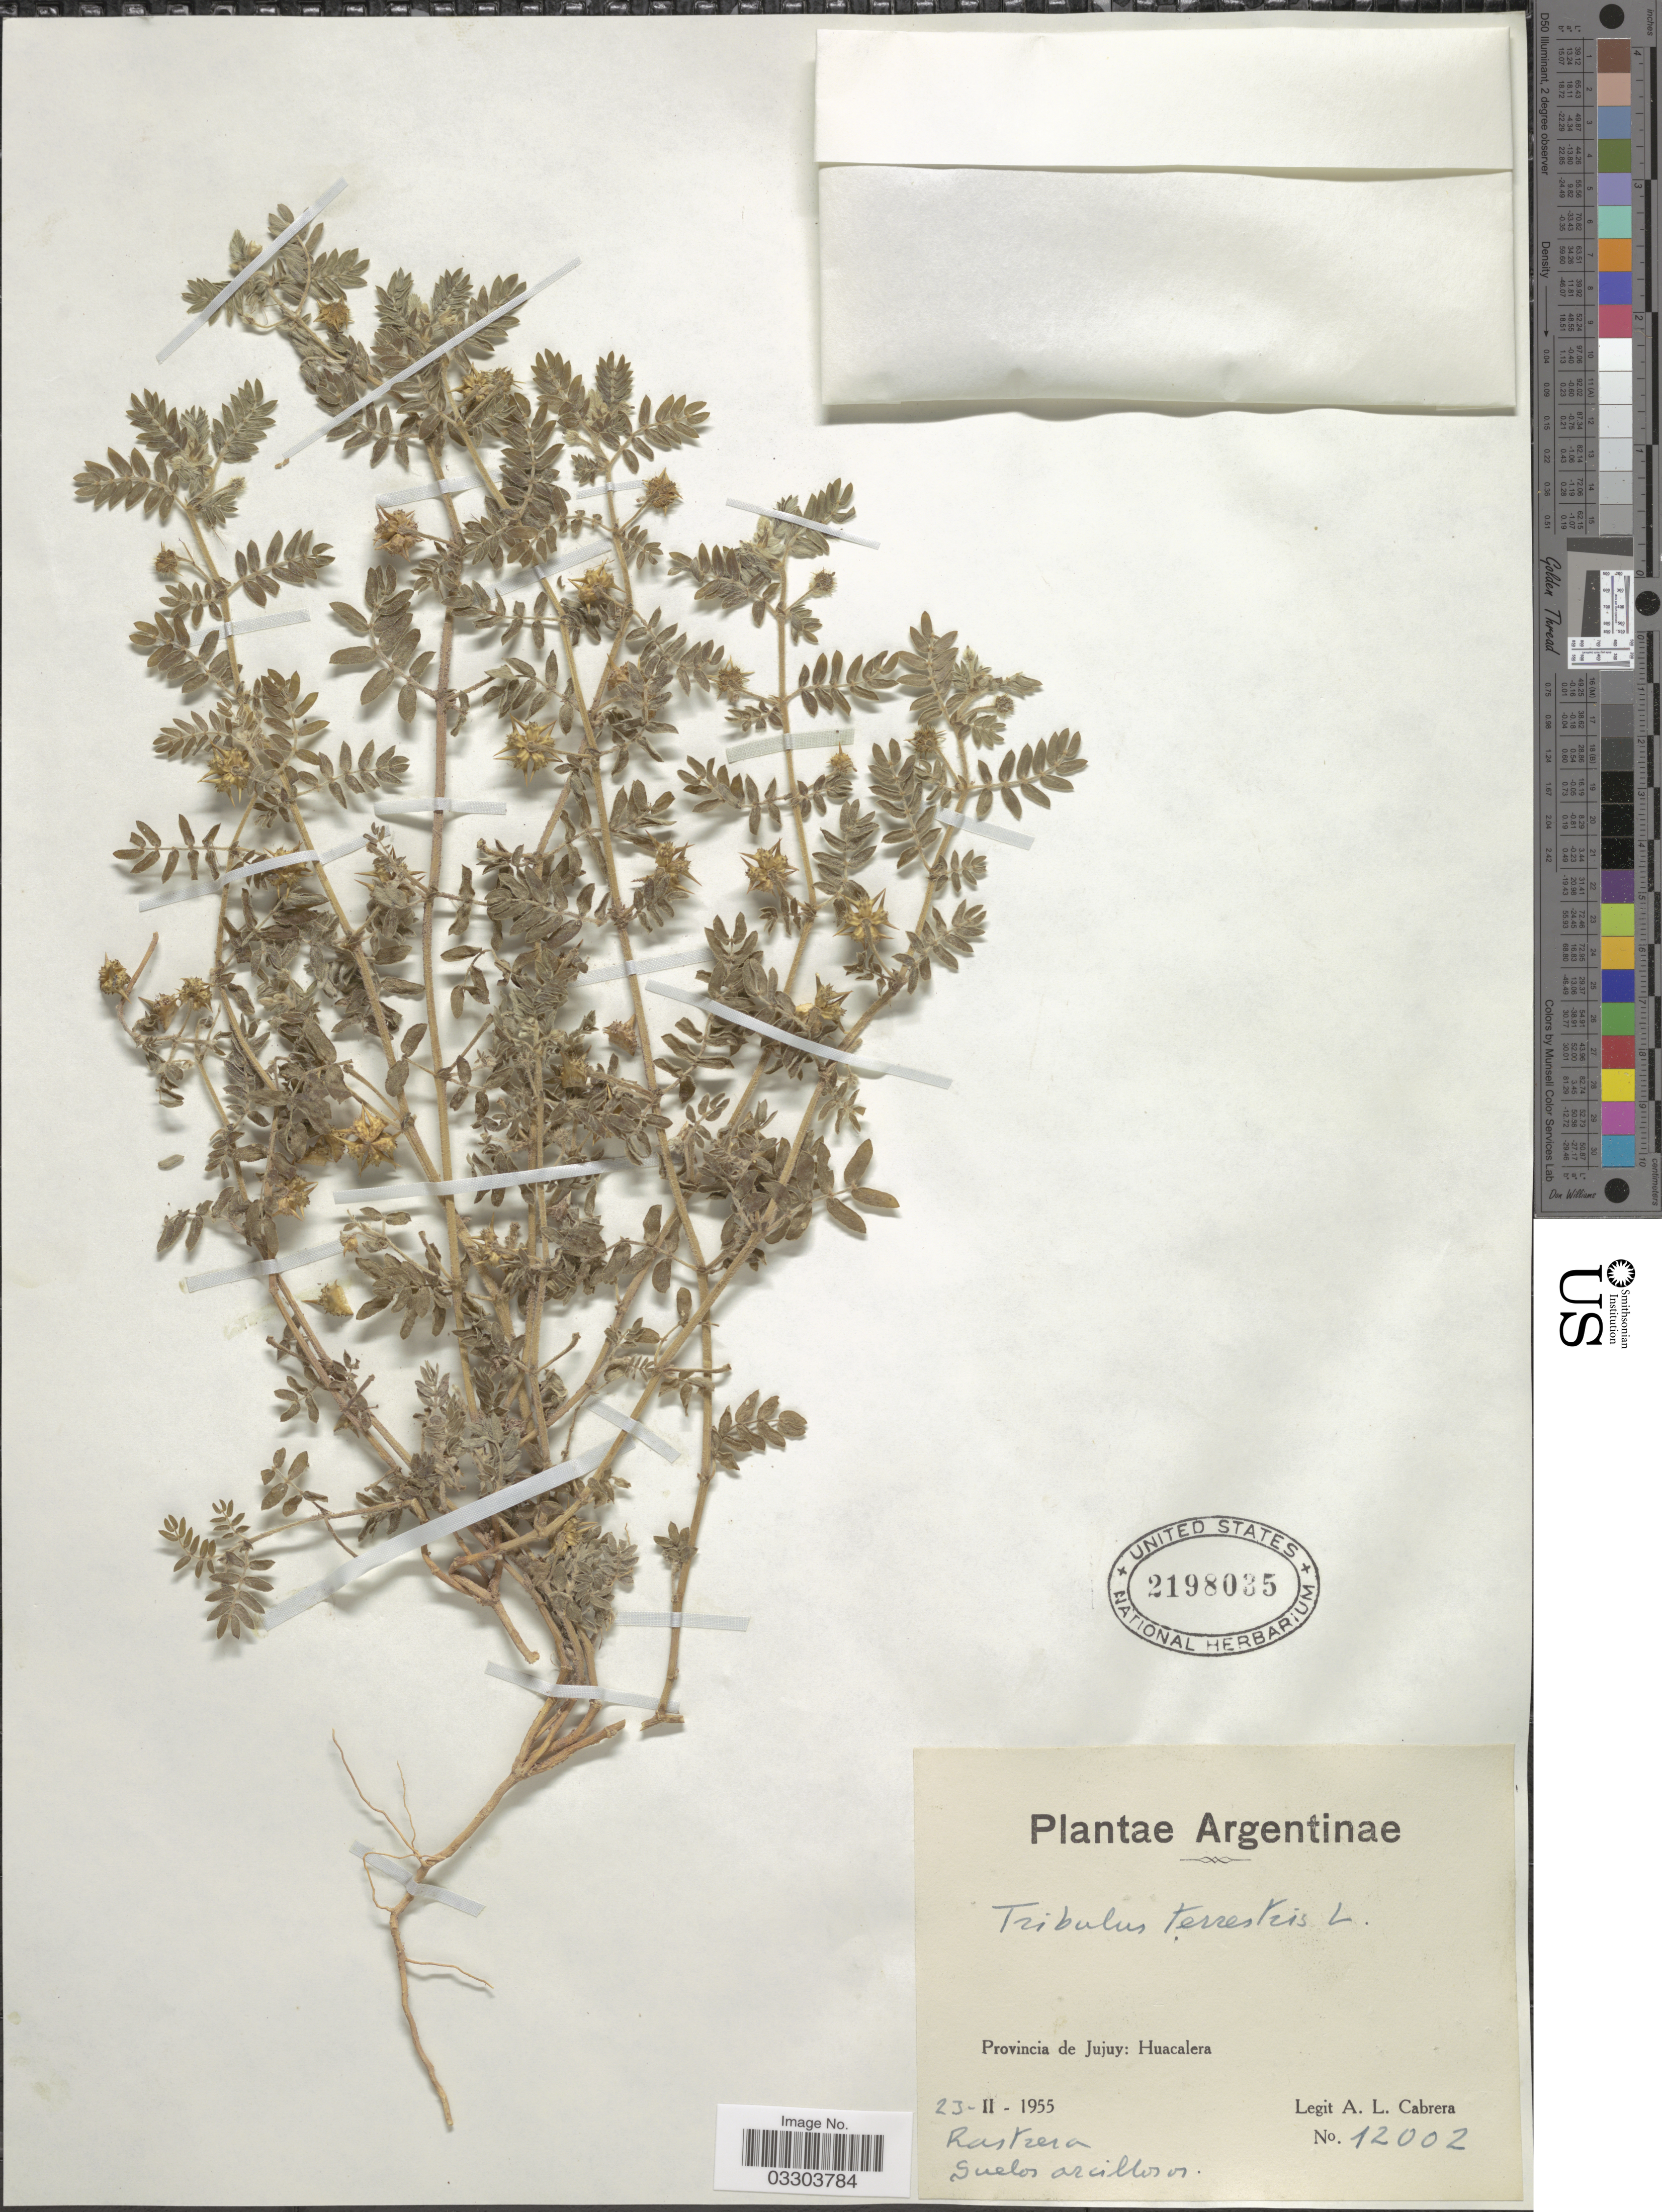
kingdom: Plantae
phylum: Tracheophyta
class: Magnoliopsida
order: Zygophyllales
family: Zygophyllaceae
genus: Tribulus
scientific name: Tribulus terrestris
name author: L.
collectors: A. L. Cabrera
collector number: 12002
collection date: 1955-02-23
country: Argentina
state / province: Jujuy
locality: Huacalera.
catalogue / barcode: US 2198035